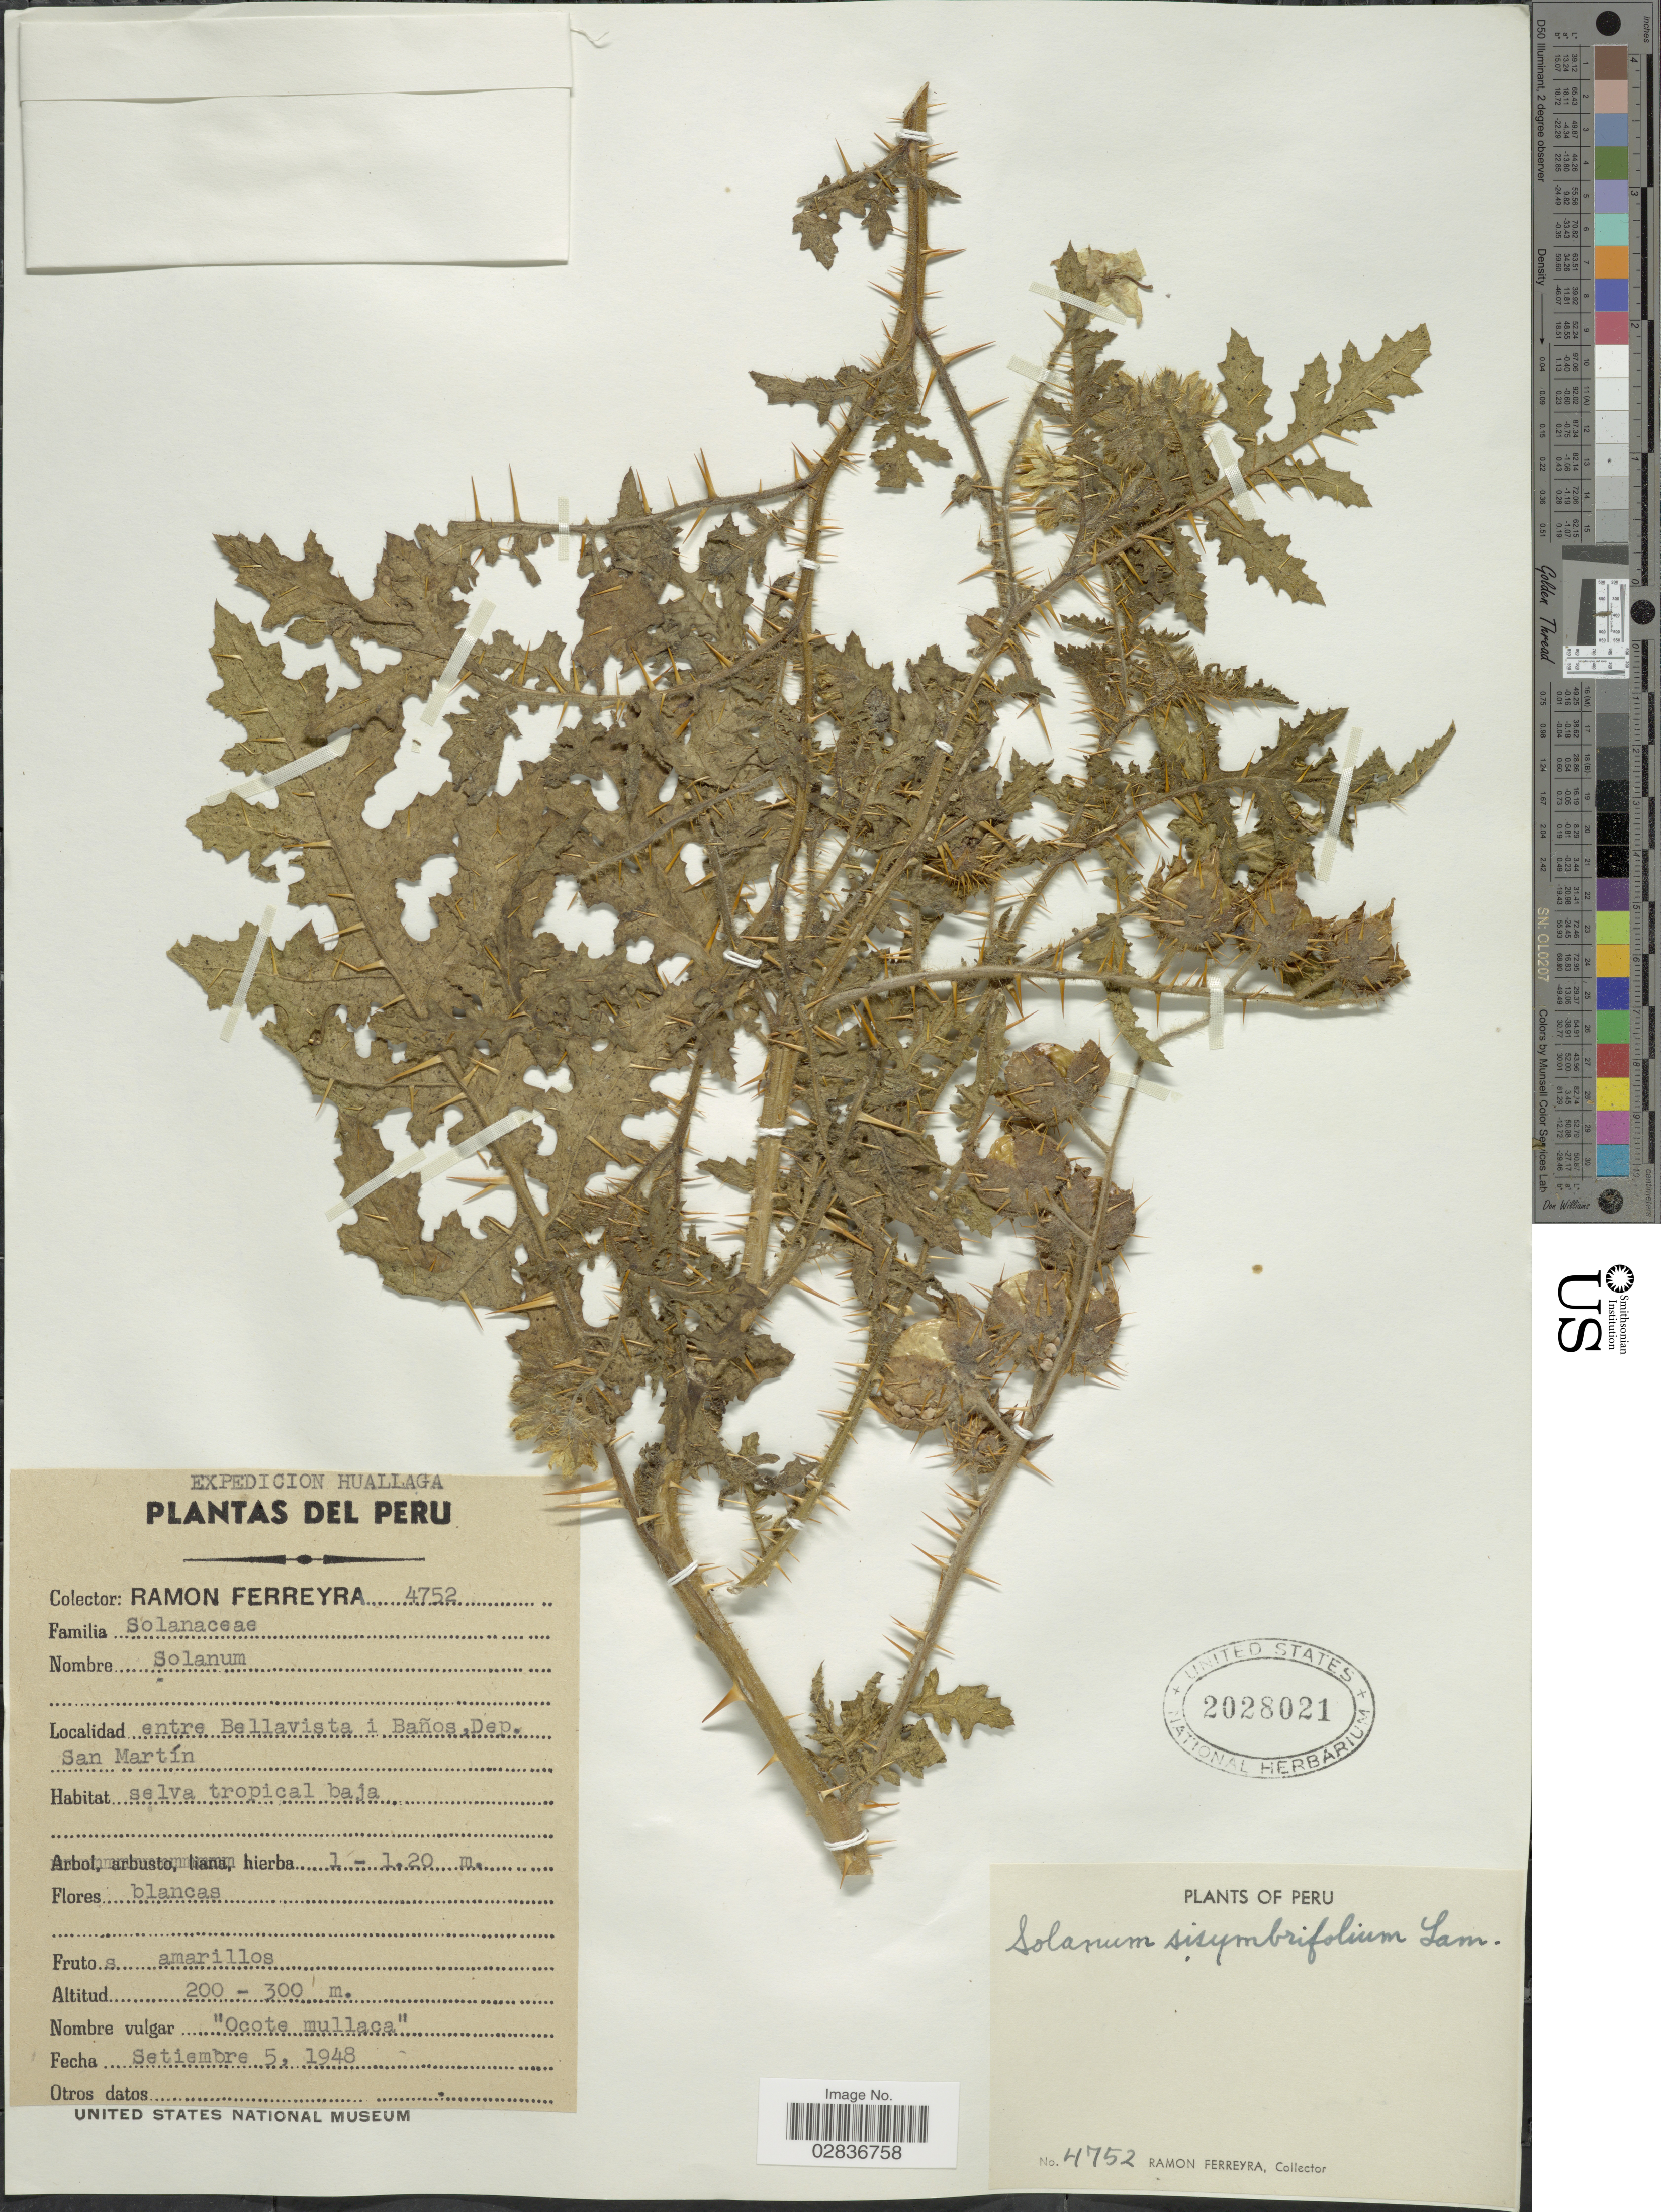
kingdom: Plantae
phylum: Tracheophyta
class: Magnoliopsida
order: Solanales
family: Solanaceae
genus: Solanum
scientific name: Solanum sisymbriifolium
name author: Lam.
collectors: R. A. Ferreyra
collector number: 4752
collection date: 1948-09-05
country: Peru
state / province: San Martín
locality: Entre Bellavista i Baños, Dep. San Martín.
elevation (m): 200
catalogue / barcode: US 2028021